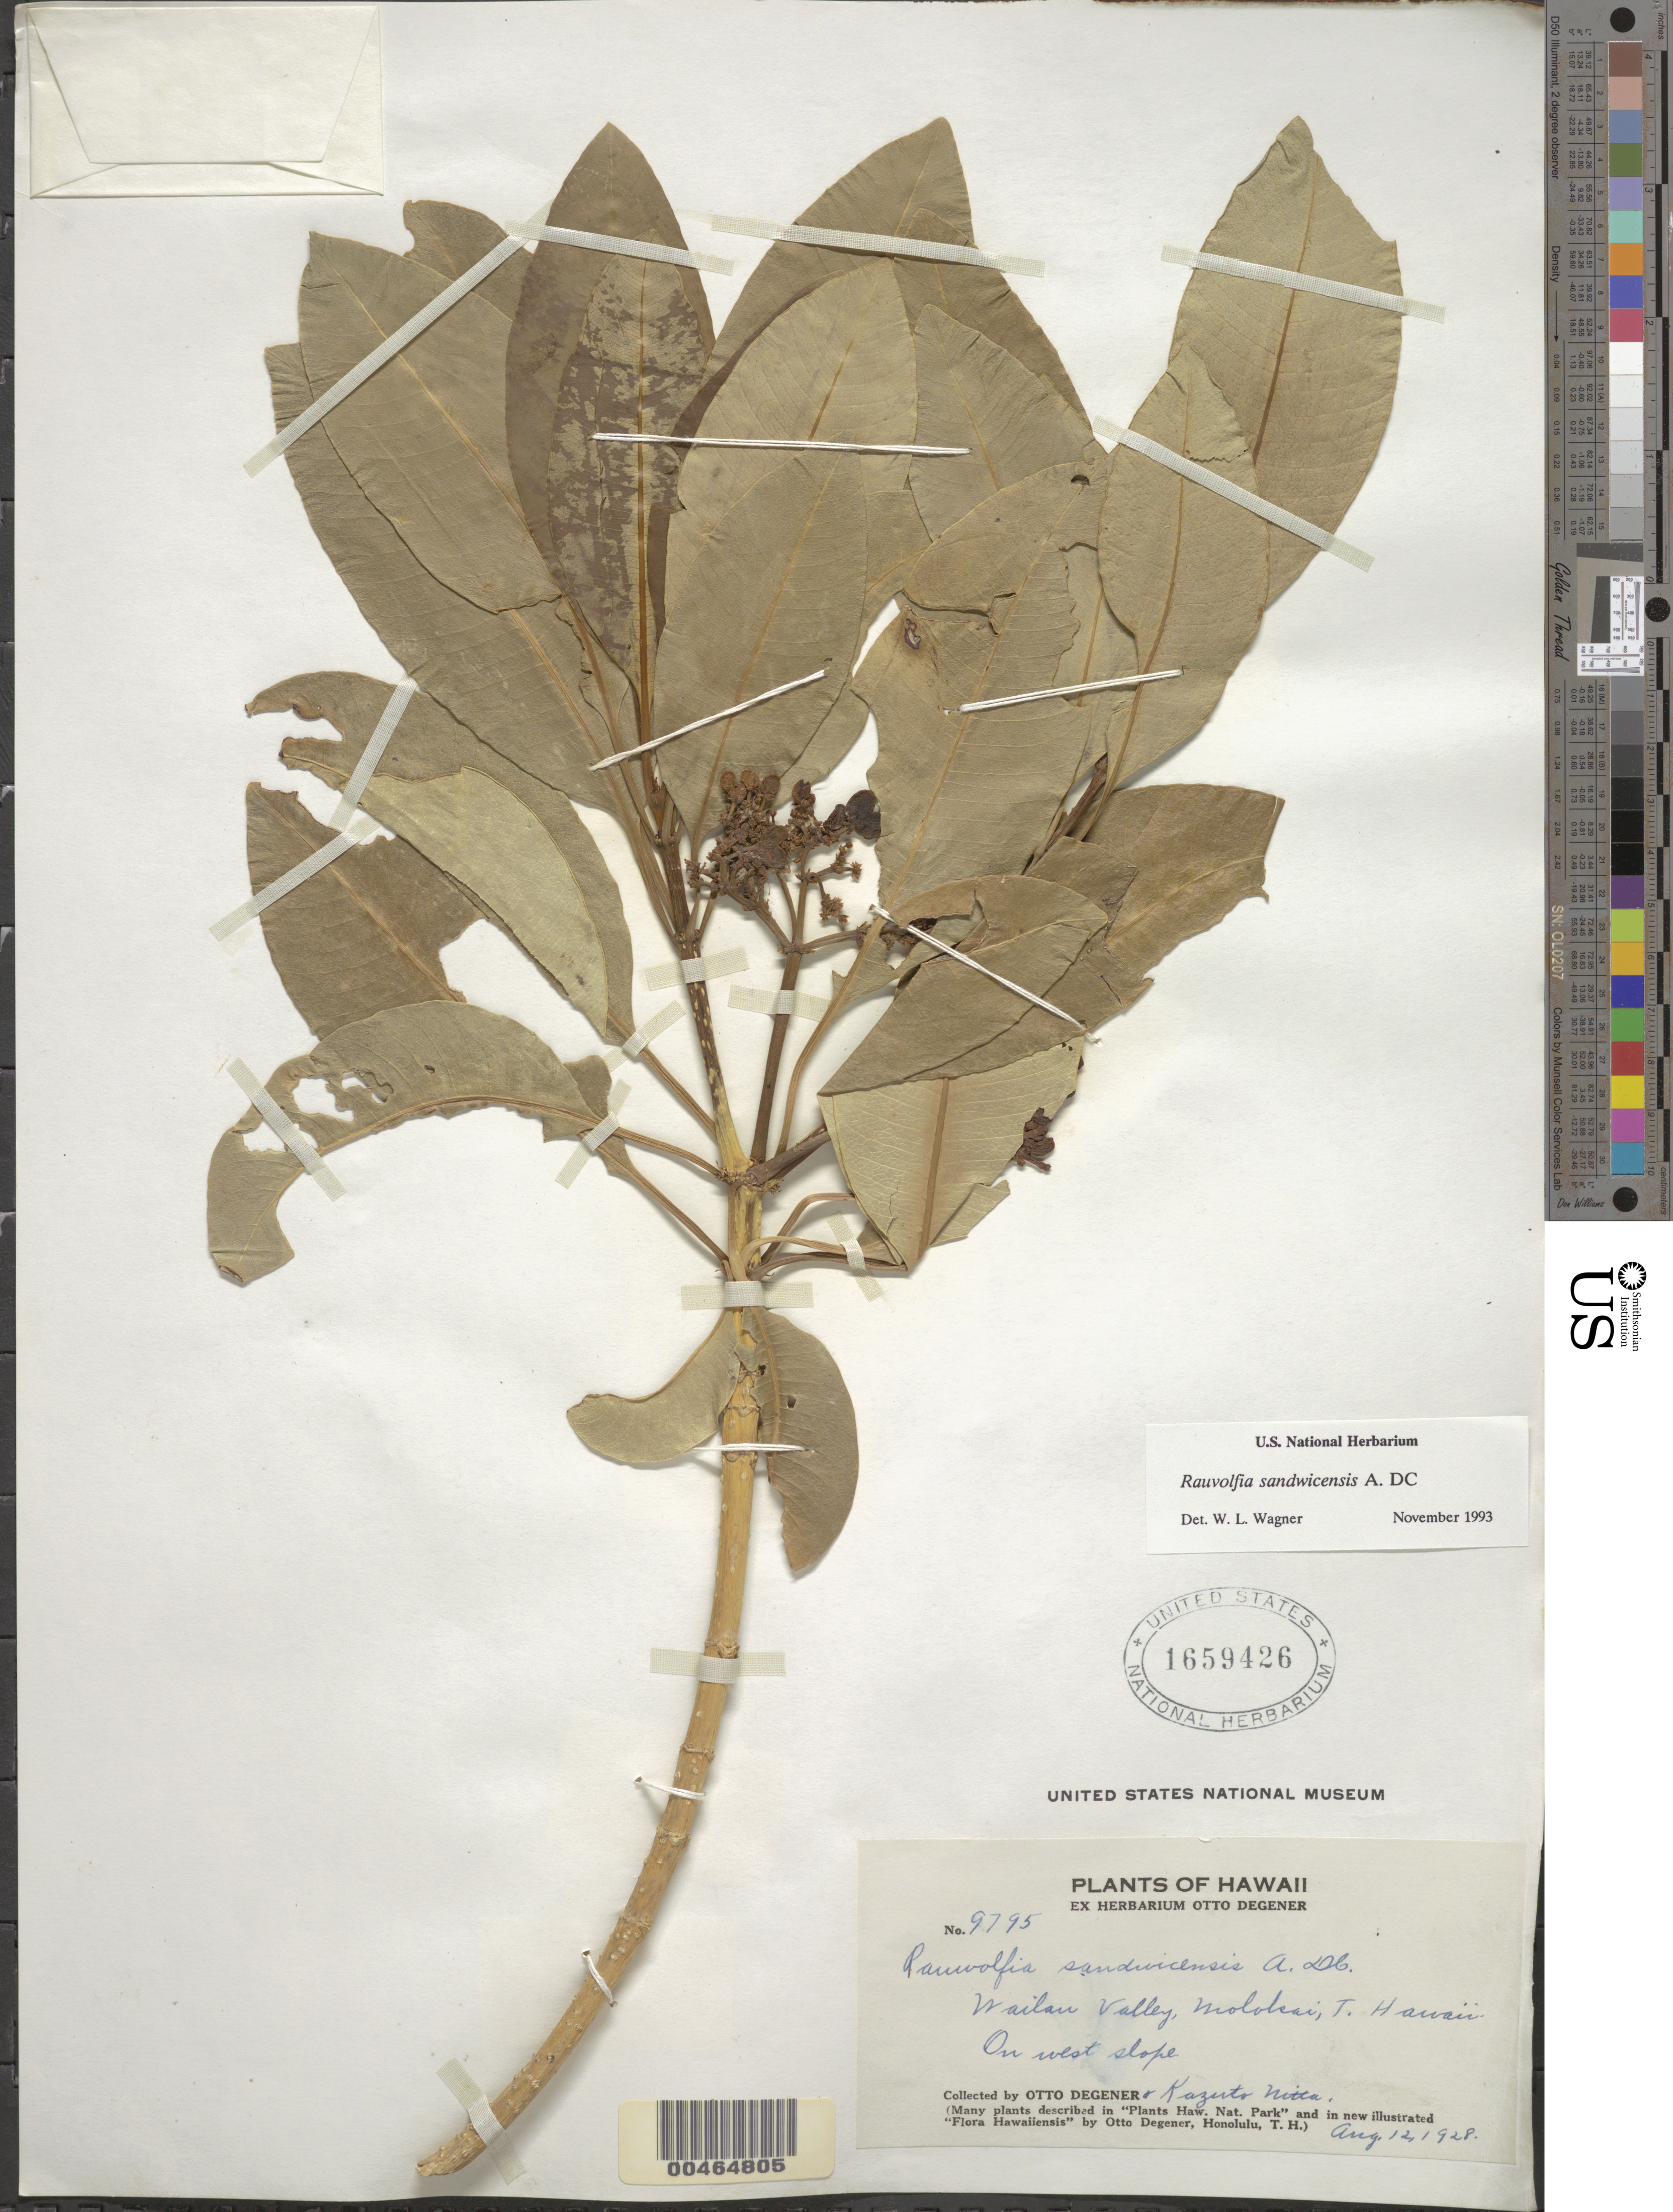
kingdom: Plantae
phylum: Tracheophyta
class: Magnoliopsida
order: Gentianales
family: Apocynaceae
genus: Rauvolfia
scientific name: Rauvolfia sandwicensis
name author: A. DC.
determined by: Wagner, W. L., (BOT), Smithsonian Institution - National Museum of Natural History (UNITED STATES)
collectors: O. Degener & K. Nitta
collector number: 9795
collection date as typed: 12 Aug 1928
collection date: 1928-08-12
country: United States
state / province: Hawaii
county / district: Maui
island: Moloka'i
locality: Wailau Valley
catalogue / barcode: US 1659426